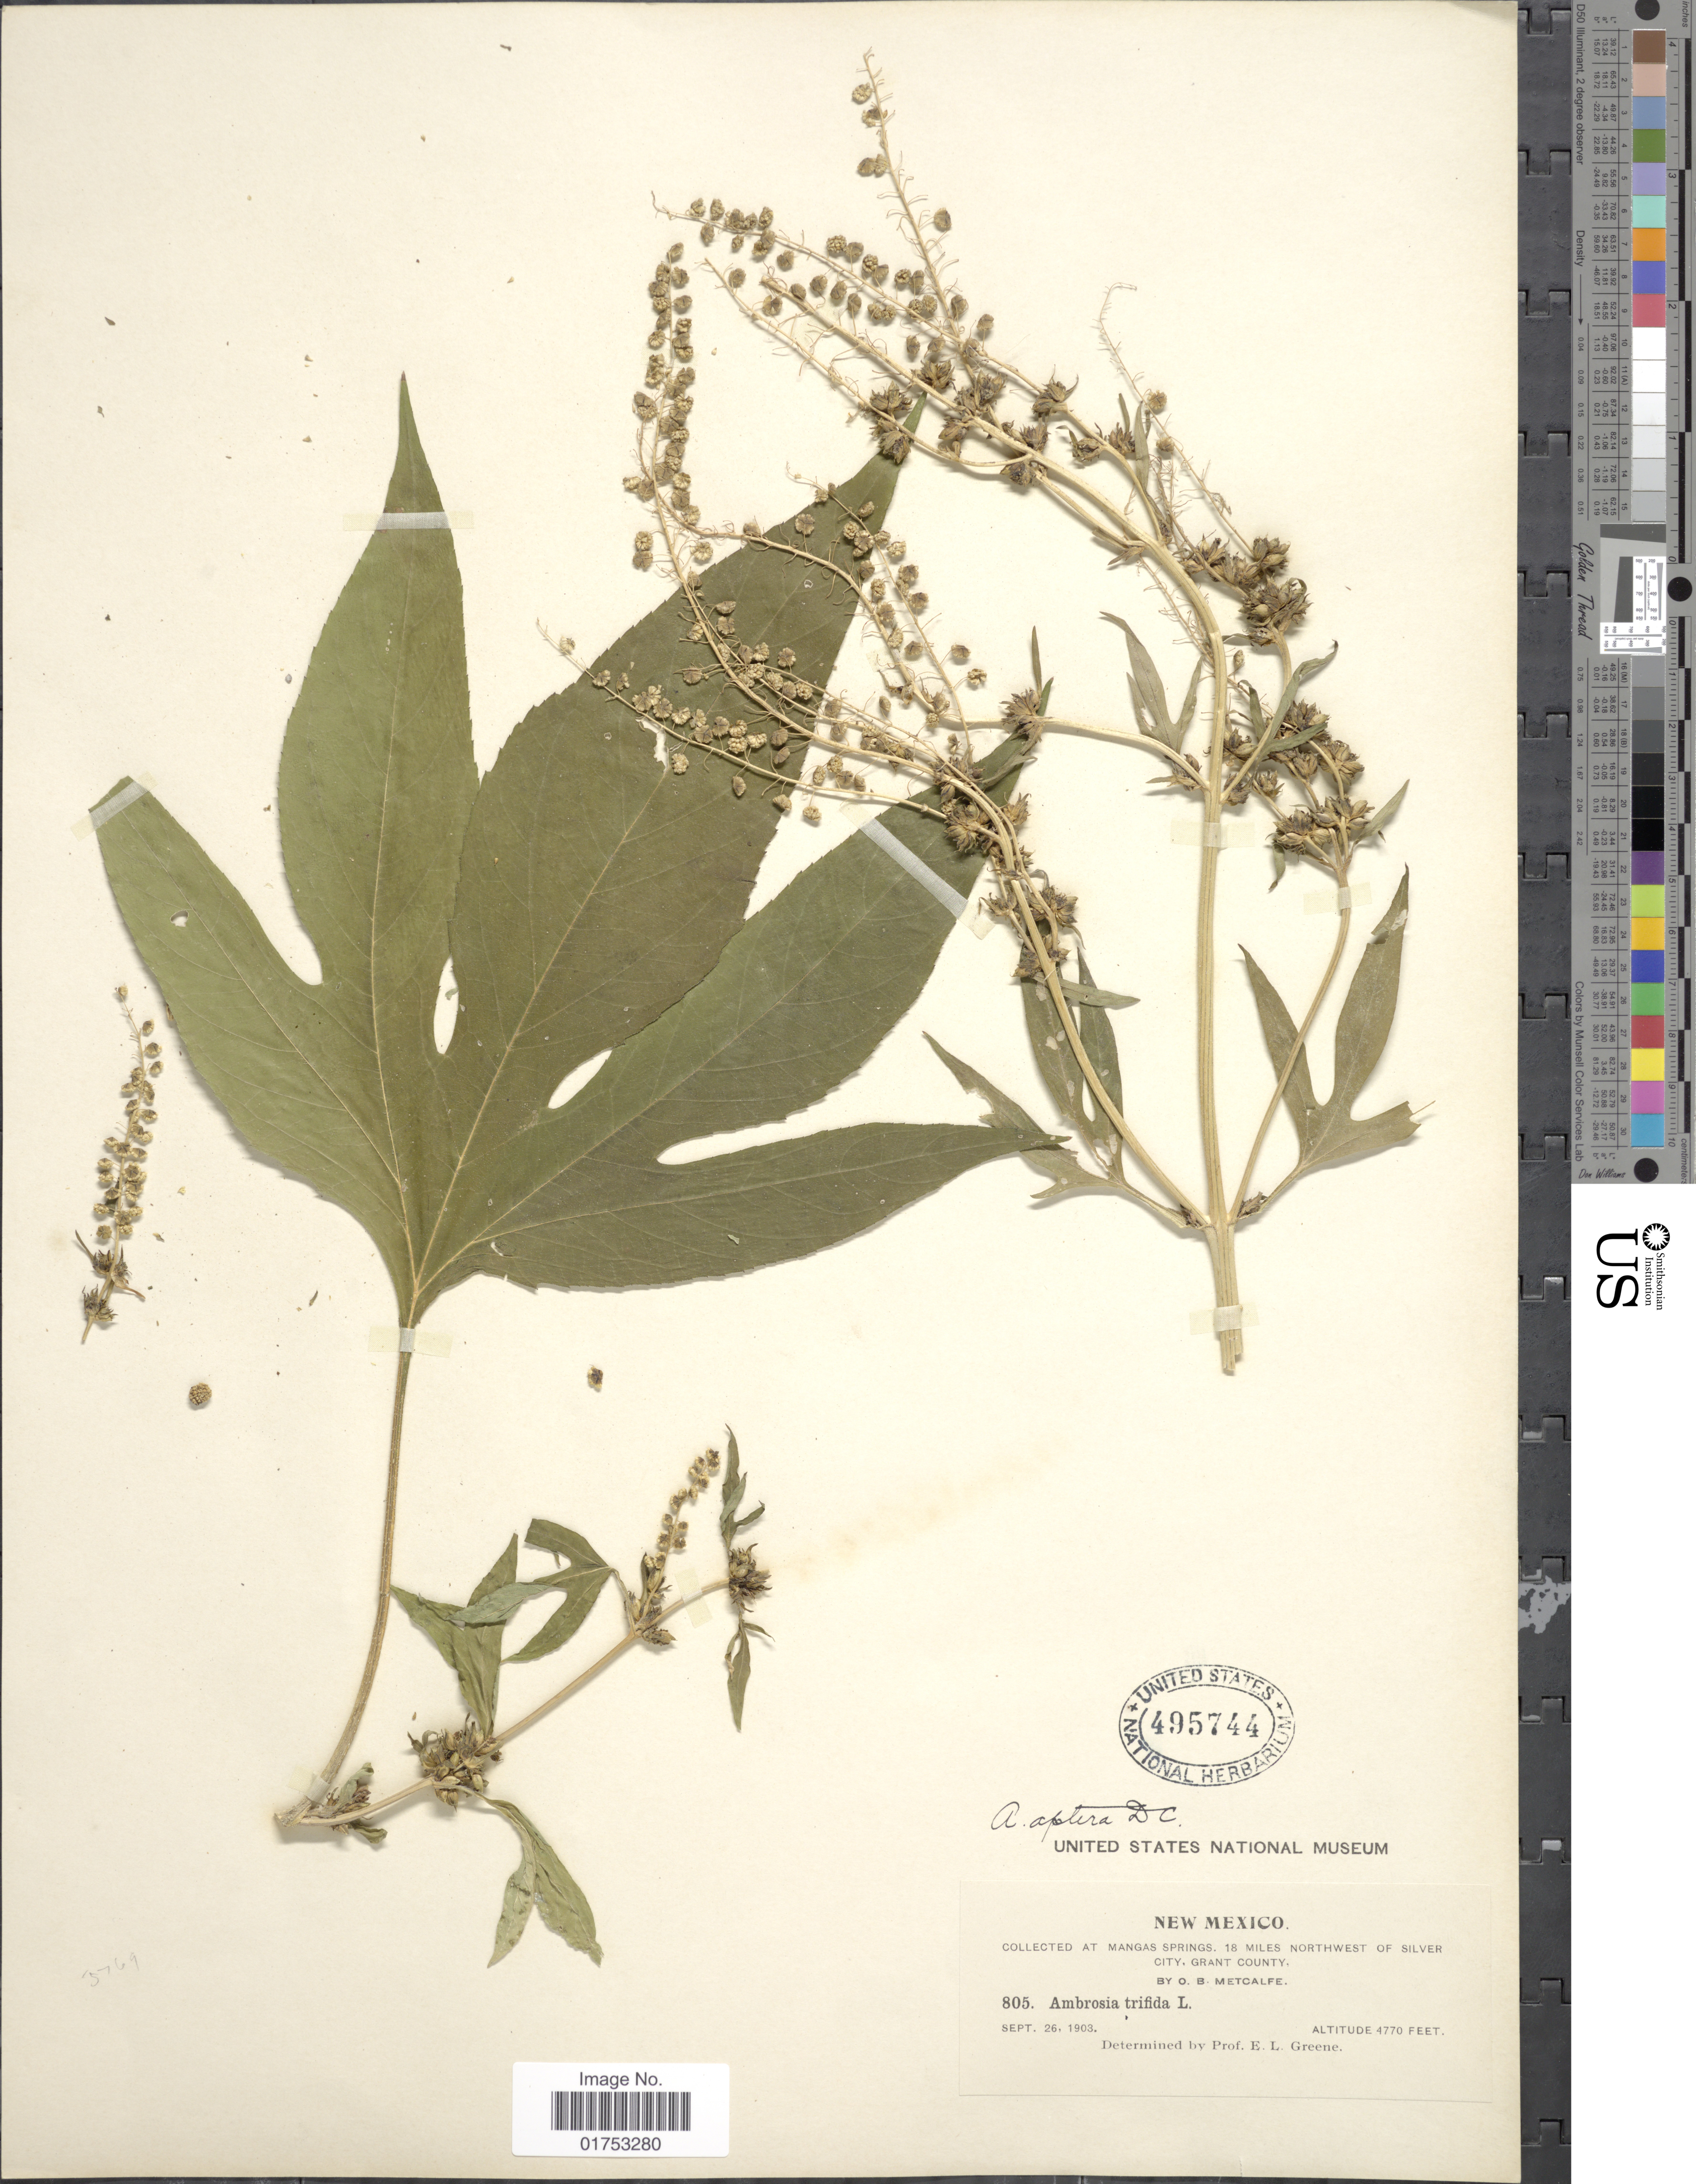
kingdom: Plantae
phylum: Tracheophyta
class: Magnoliopsida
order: Asterales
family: Asteraceae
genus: Ambrosia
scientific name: Ambrosia aptera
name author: (DC.) DC.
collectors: O. B. Metcalfe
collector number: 805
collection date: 1903-09-26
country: United States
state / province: New Mexico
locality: Mangas Springs, 18 miles northwest of Silver City, Grant County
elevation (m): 1454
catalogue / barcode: US 495744